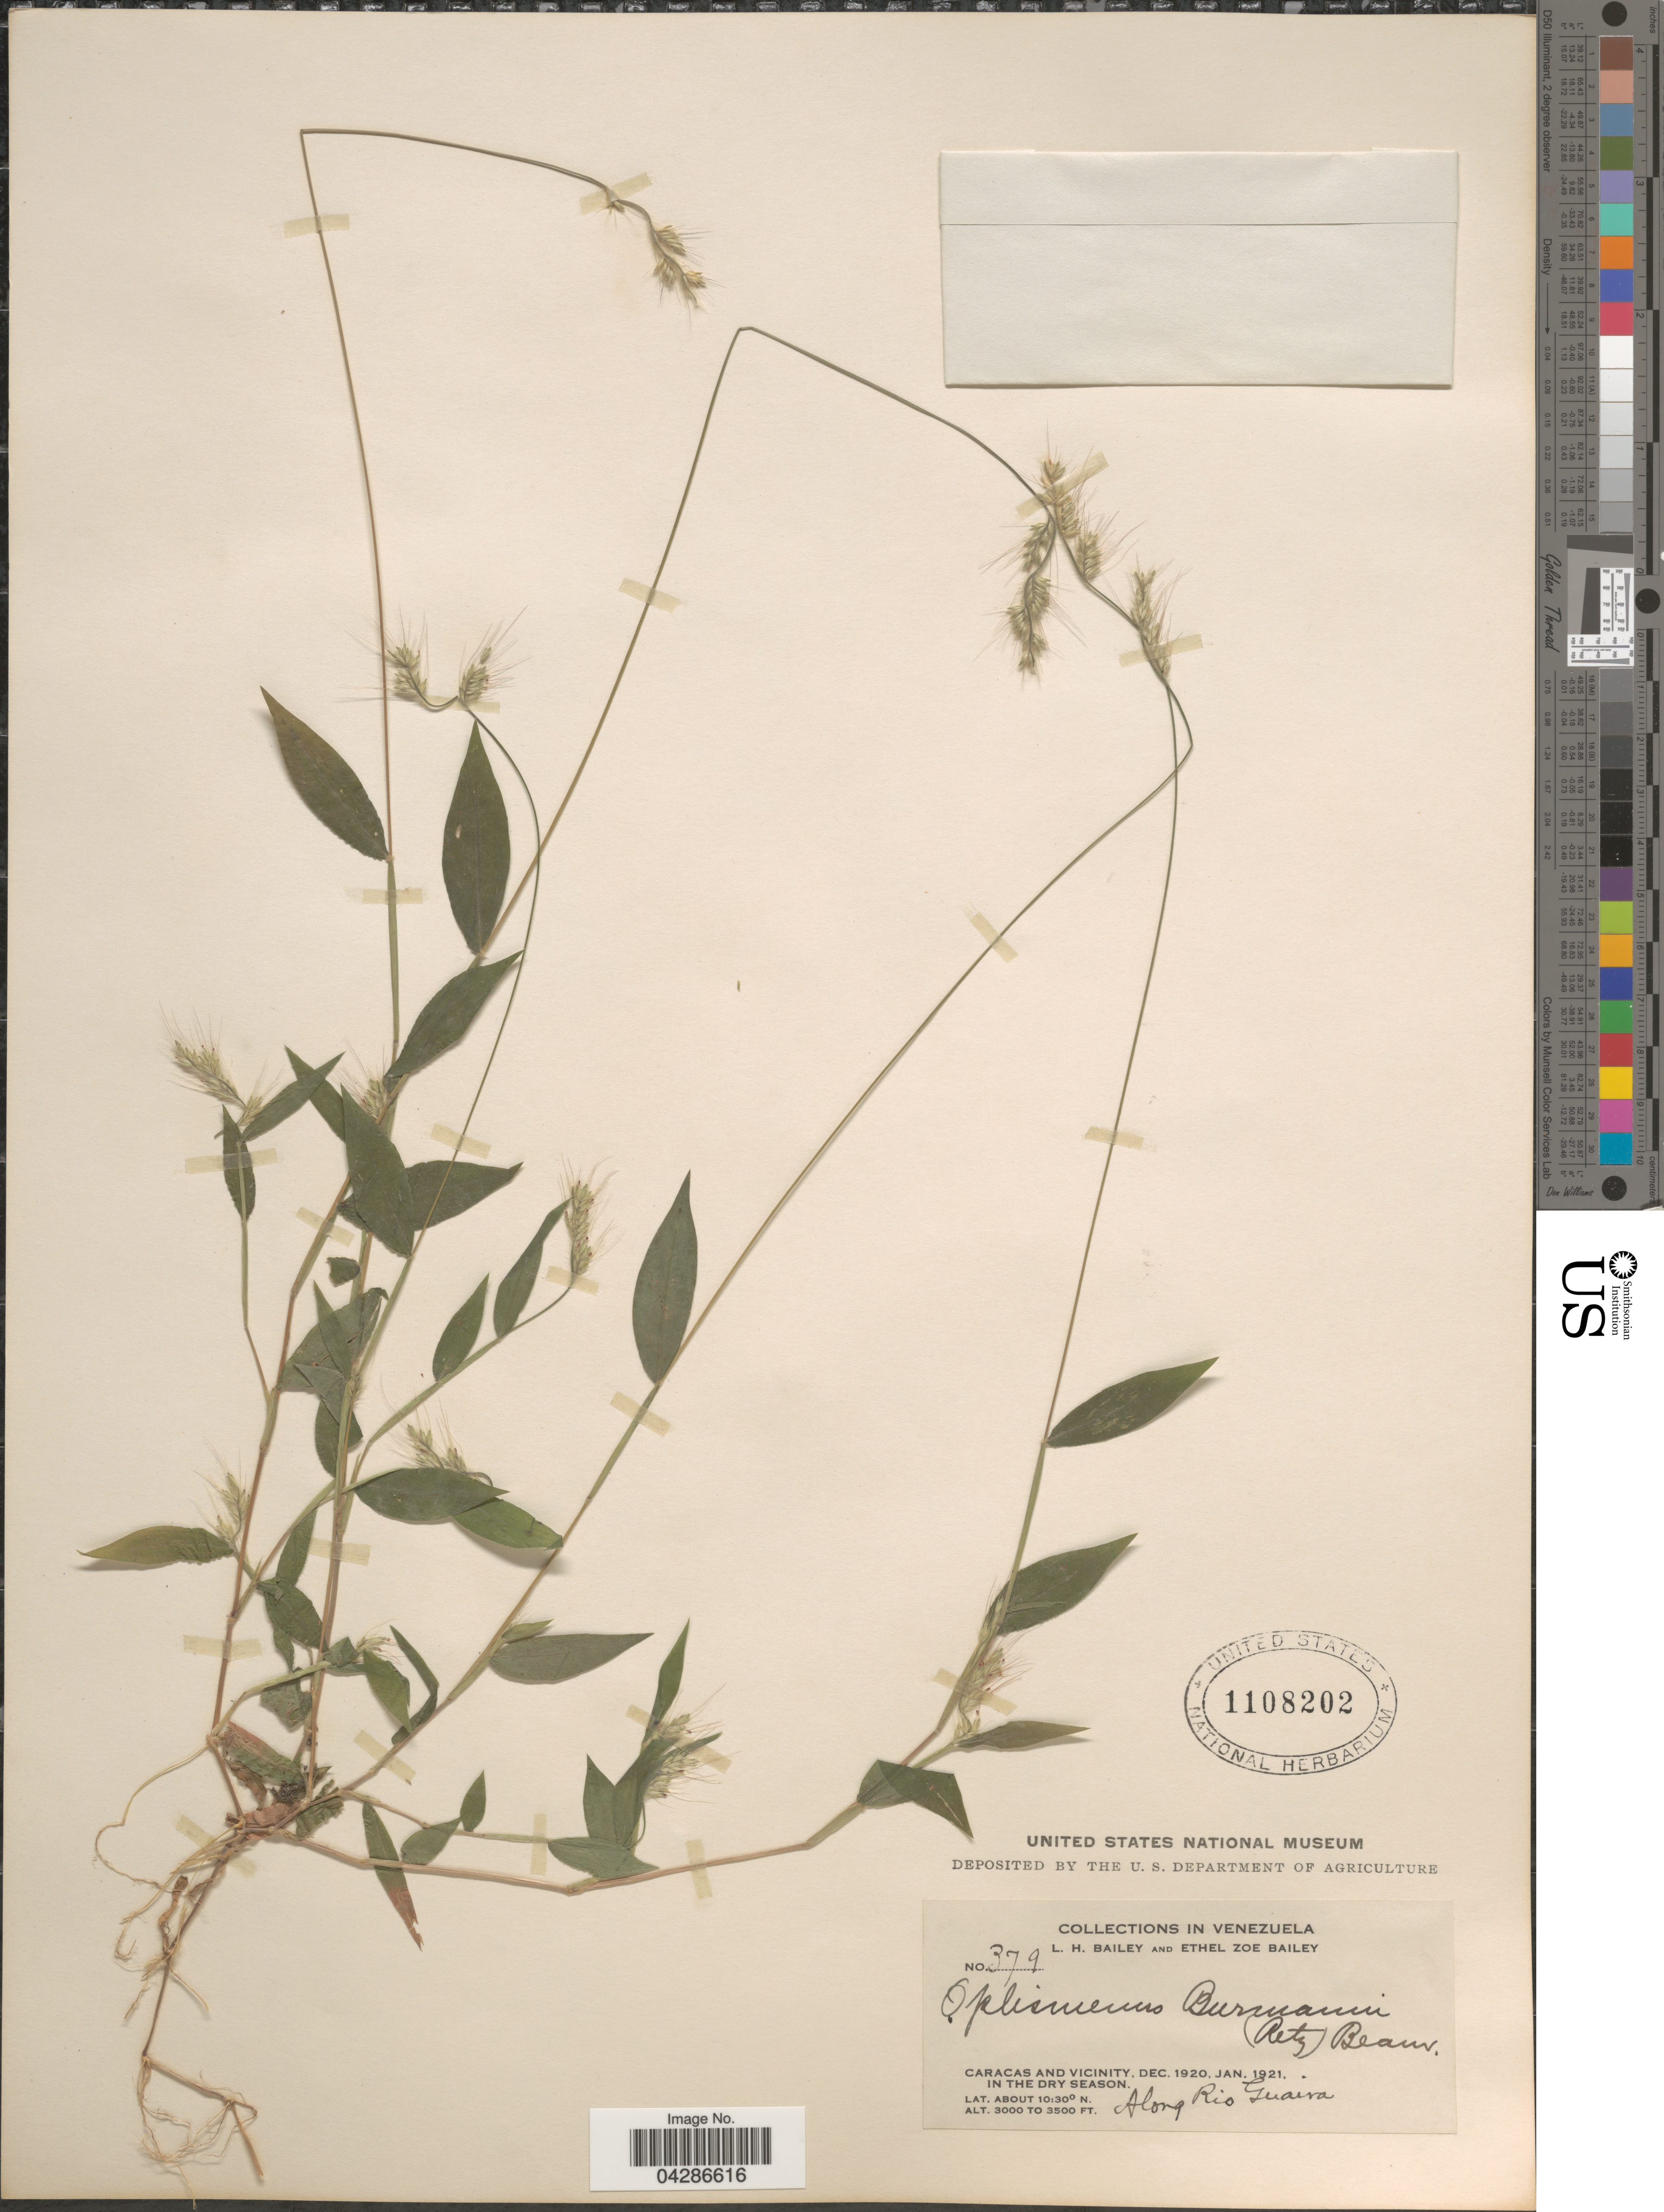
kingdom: Plantae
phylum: Tracheophyta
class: Liliopsida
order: Poales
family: Poaceae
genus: Oplismenus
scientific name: Oplismenus burmannii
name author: (Retz.) P. Beauv.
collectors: L. H. Bailey & E. Z. Bailey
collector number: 379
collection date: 1920-12/1921-01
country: Venezuela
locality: Caracas and vicinity. Along Rio Guaira.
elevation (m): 914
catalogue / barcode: US 1108202